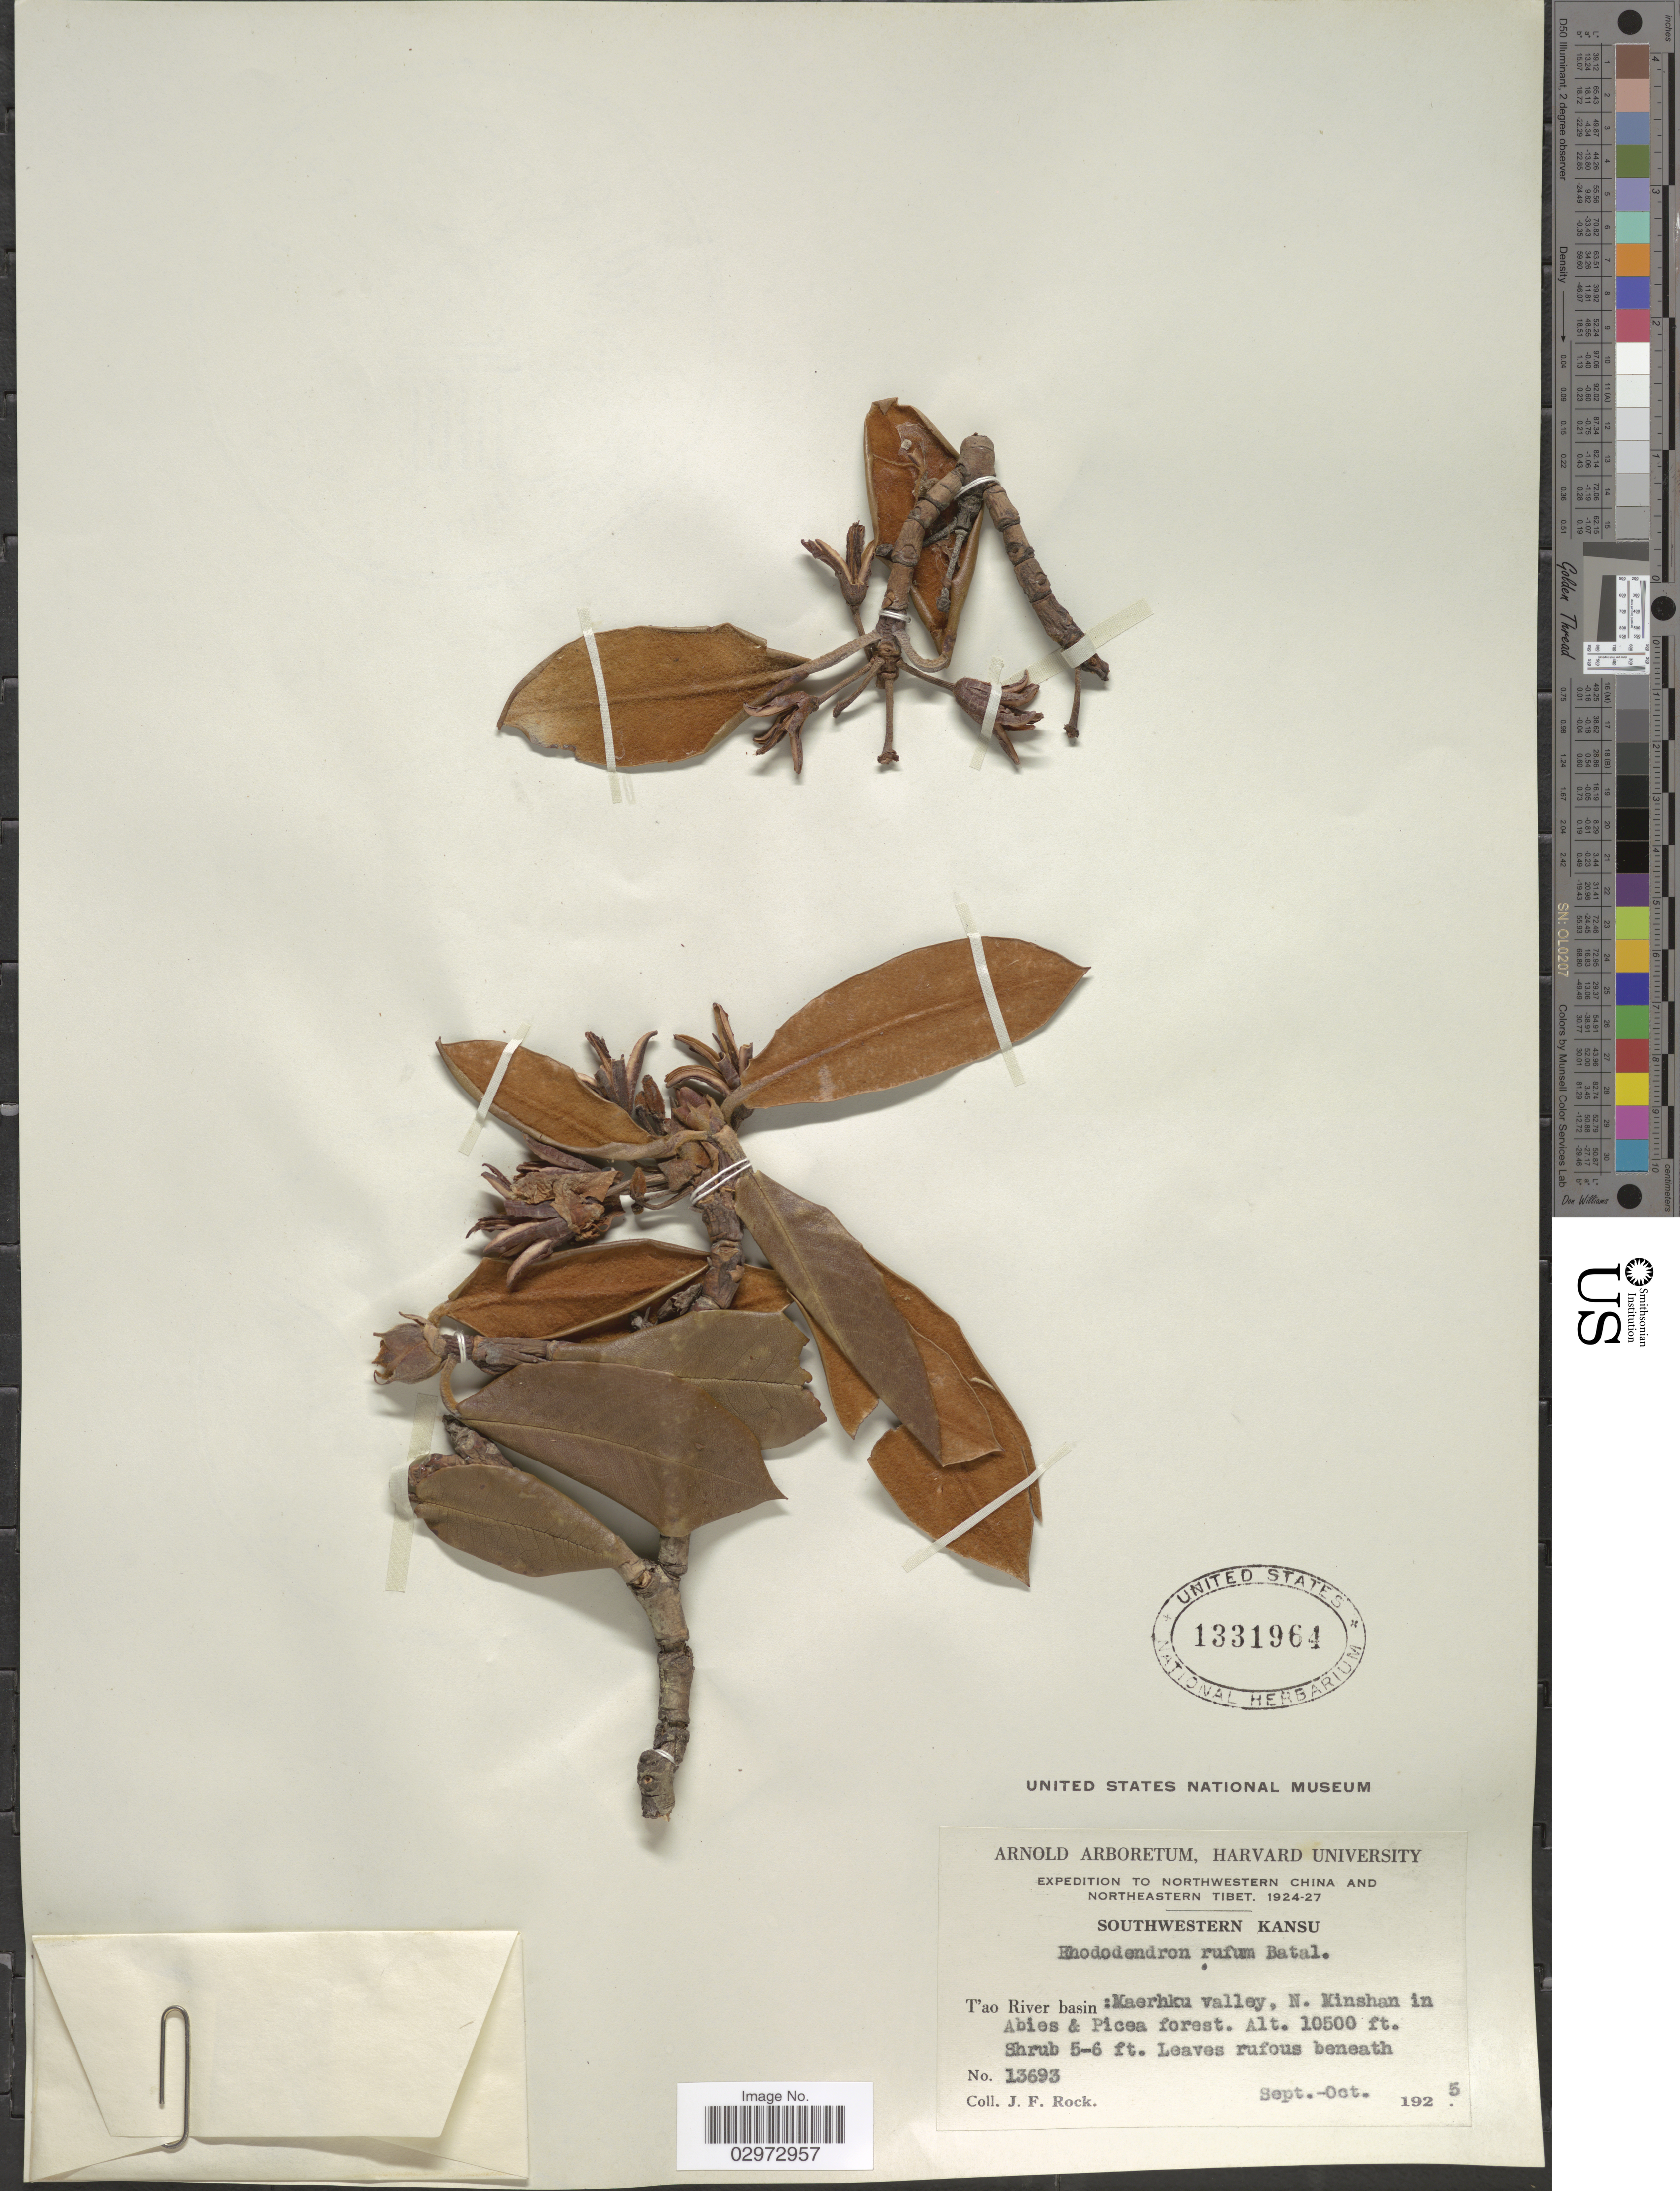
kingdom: Plantae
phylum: Tracheophyta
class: Magnoliopsida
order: Ericales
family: Ericaceae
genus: Rhododendron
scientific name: Rhododendron rufum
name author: Batalin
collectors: J. Rock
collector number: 13693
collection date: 1925-09/1925-10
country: China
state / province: Gansu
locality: Northwestern China and Northeastern Tibet, Southwestern Kansu, T'ao River basin, Maerhku valley, N. Minshan in Abies & Picea forest.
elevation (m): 3200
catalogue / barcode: US 1331964